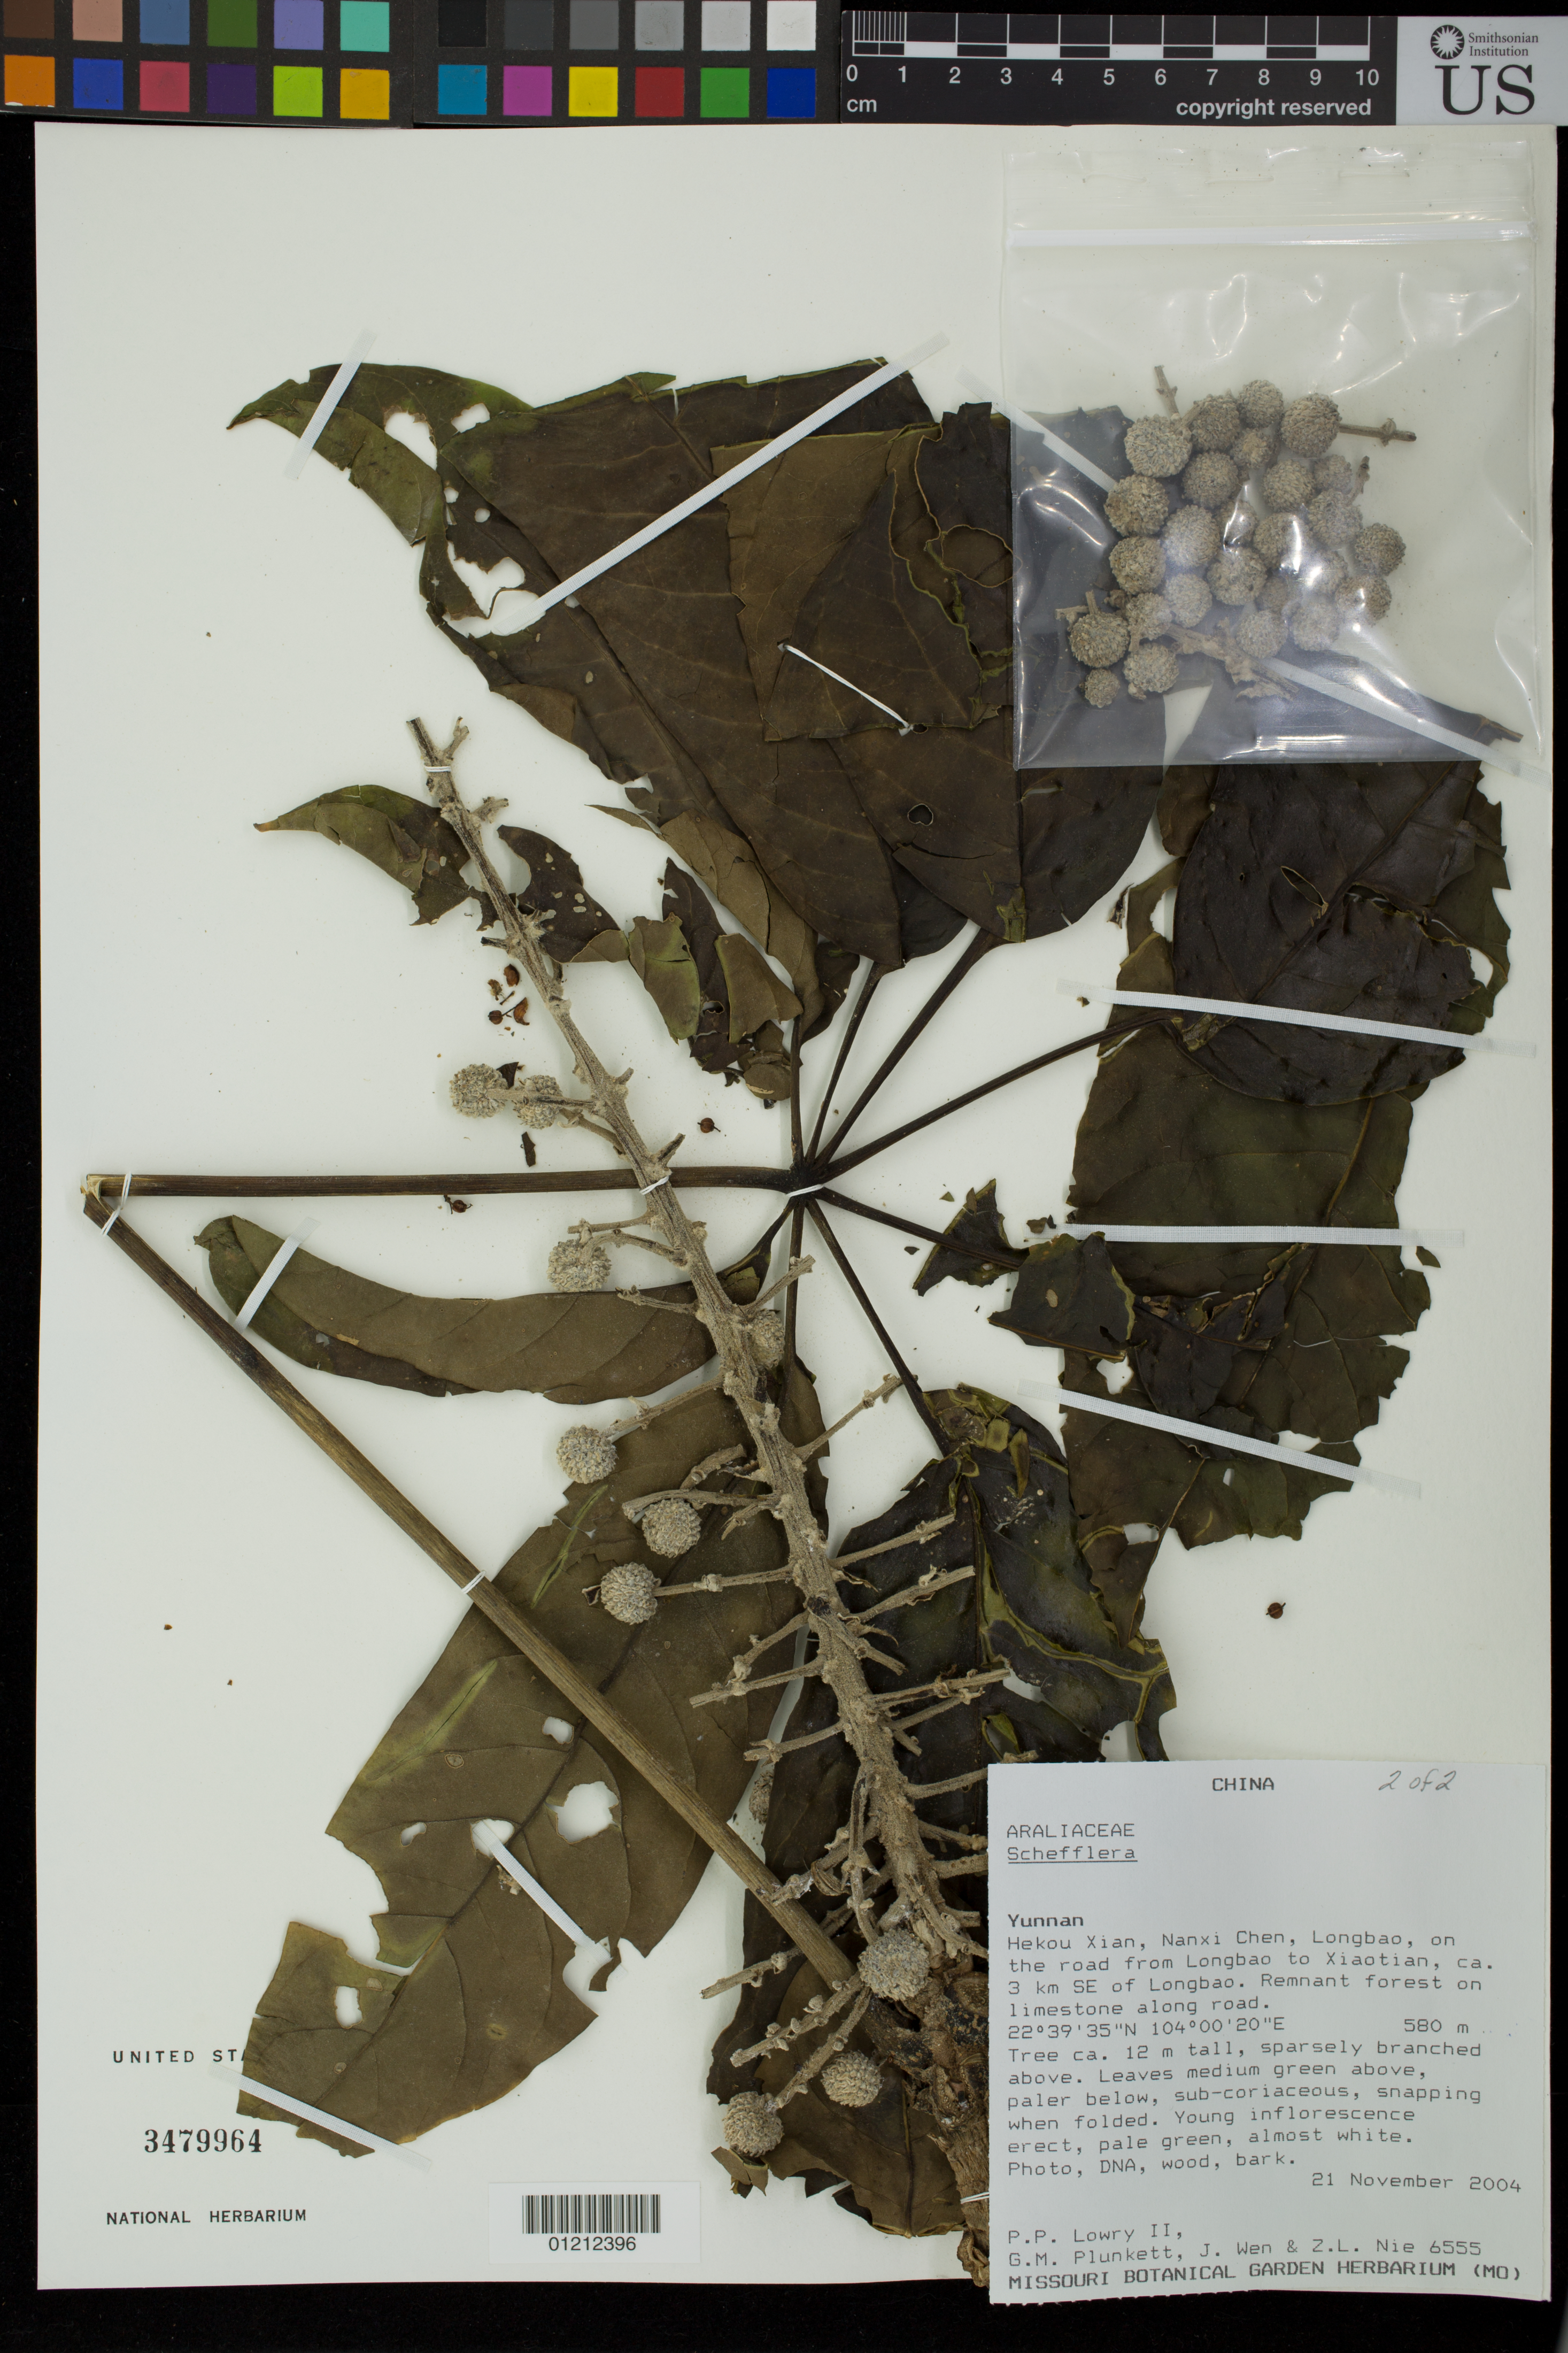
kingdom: Plantae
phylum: Tracheophyta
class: Magnoliopsida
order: Apiales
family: Araliaceae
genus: Schefflera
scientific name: Schefflera sp.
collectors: P. P. Lowry, G. M. Plunkett, J. Wen & Z. Nie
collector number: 6555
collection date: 2004-11-21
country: China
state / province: Yunnan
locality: Hekou Xian, Nanxi Chen, Longbao, on the road from Longbao to Xiaotian, ca. 3 km SE of Longbao.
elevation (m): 580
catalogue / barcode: US 3479964